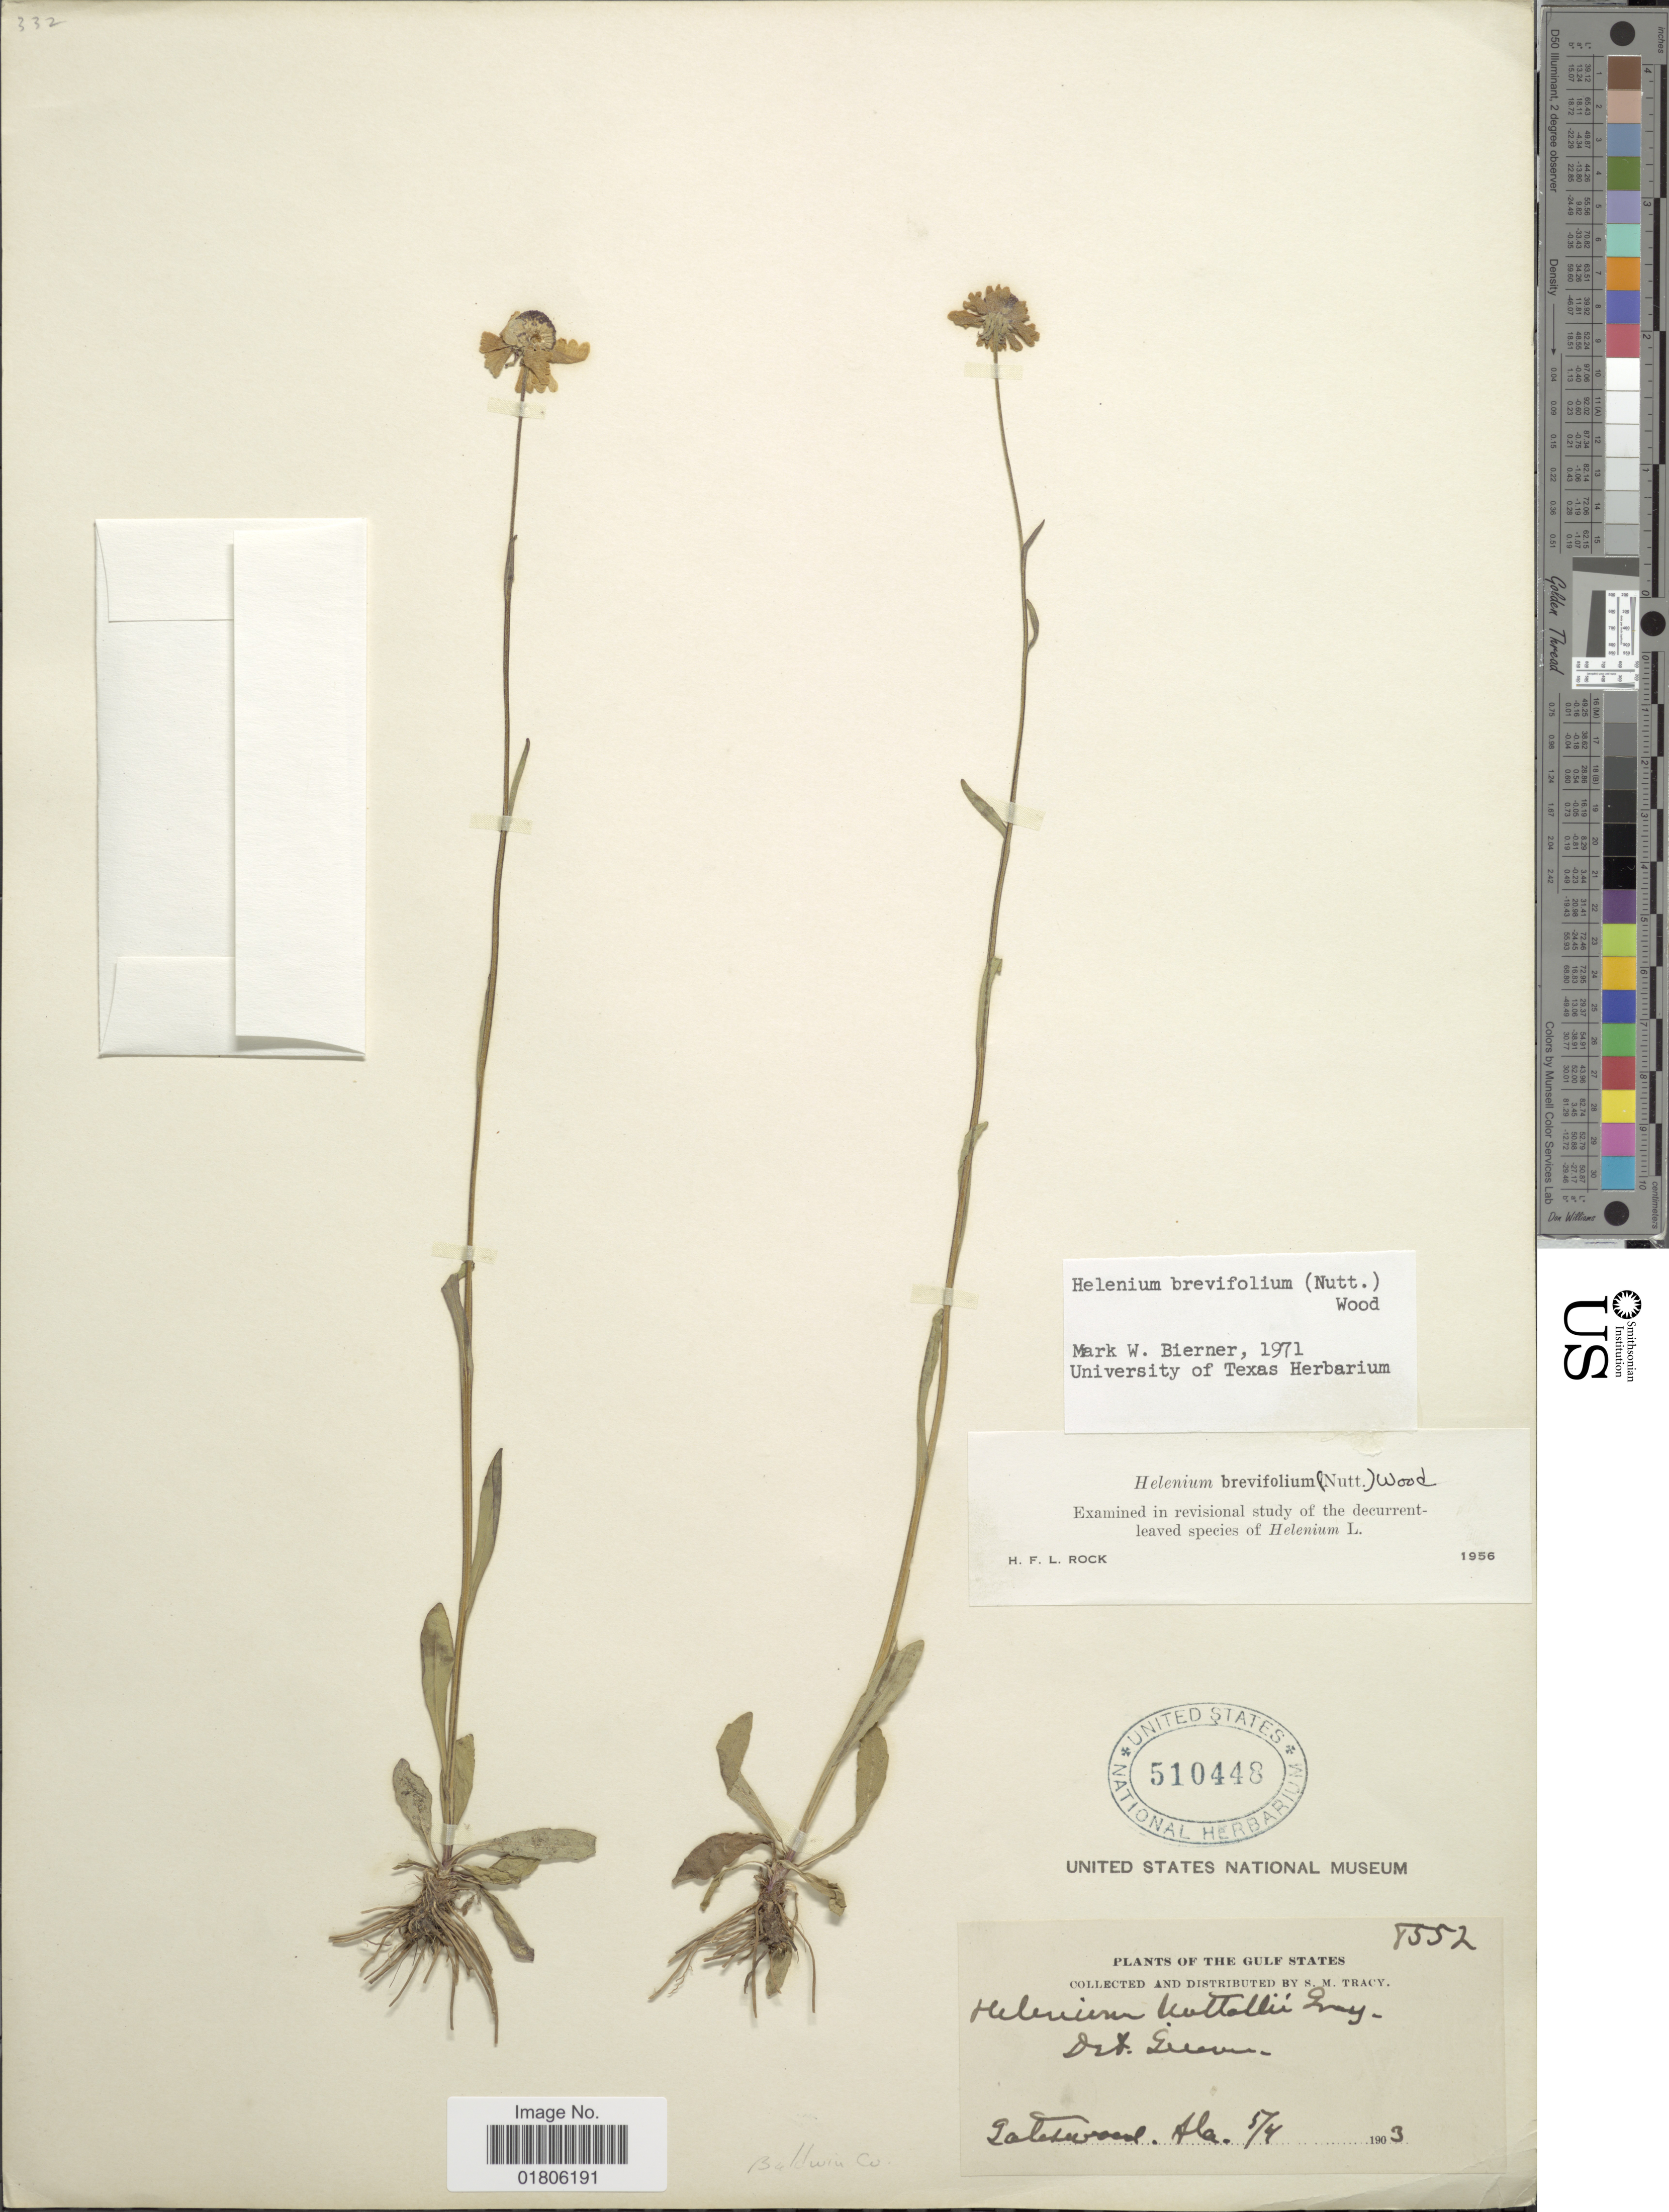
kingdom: Plantae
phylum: Tracheophyta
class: Magnoliopsida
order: Asterales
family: Asteraceae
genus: Helenium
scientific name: Helenium brevifolium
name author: (Nutt.) Alph. Wood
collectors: S. M. Tracy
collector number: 8552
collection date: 1903-04-05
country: United States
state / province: Alabama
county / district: Baldwin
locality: Gateswood, The Gulf States. Baldwin Co.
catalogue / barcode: US 510448